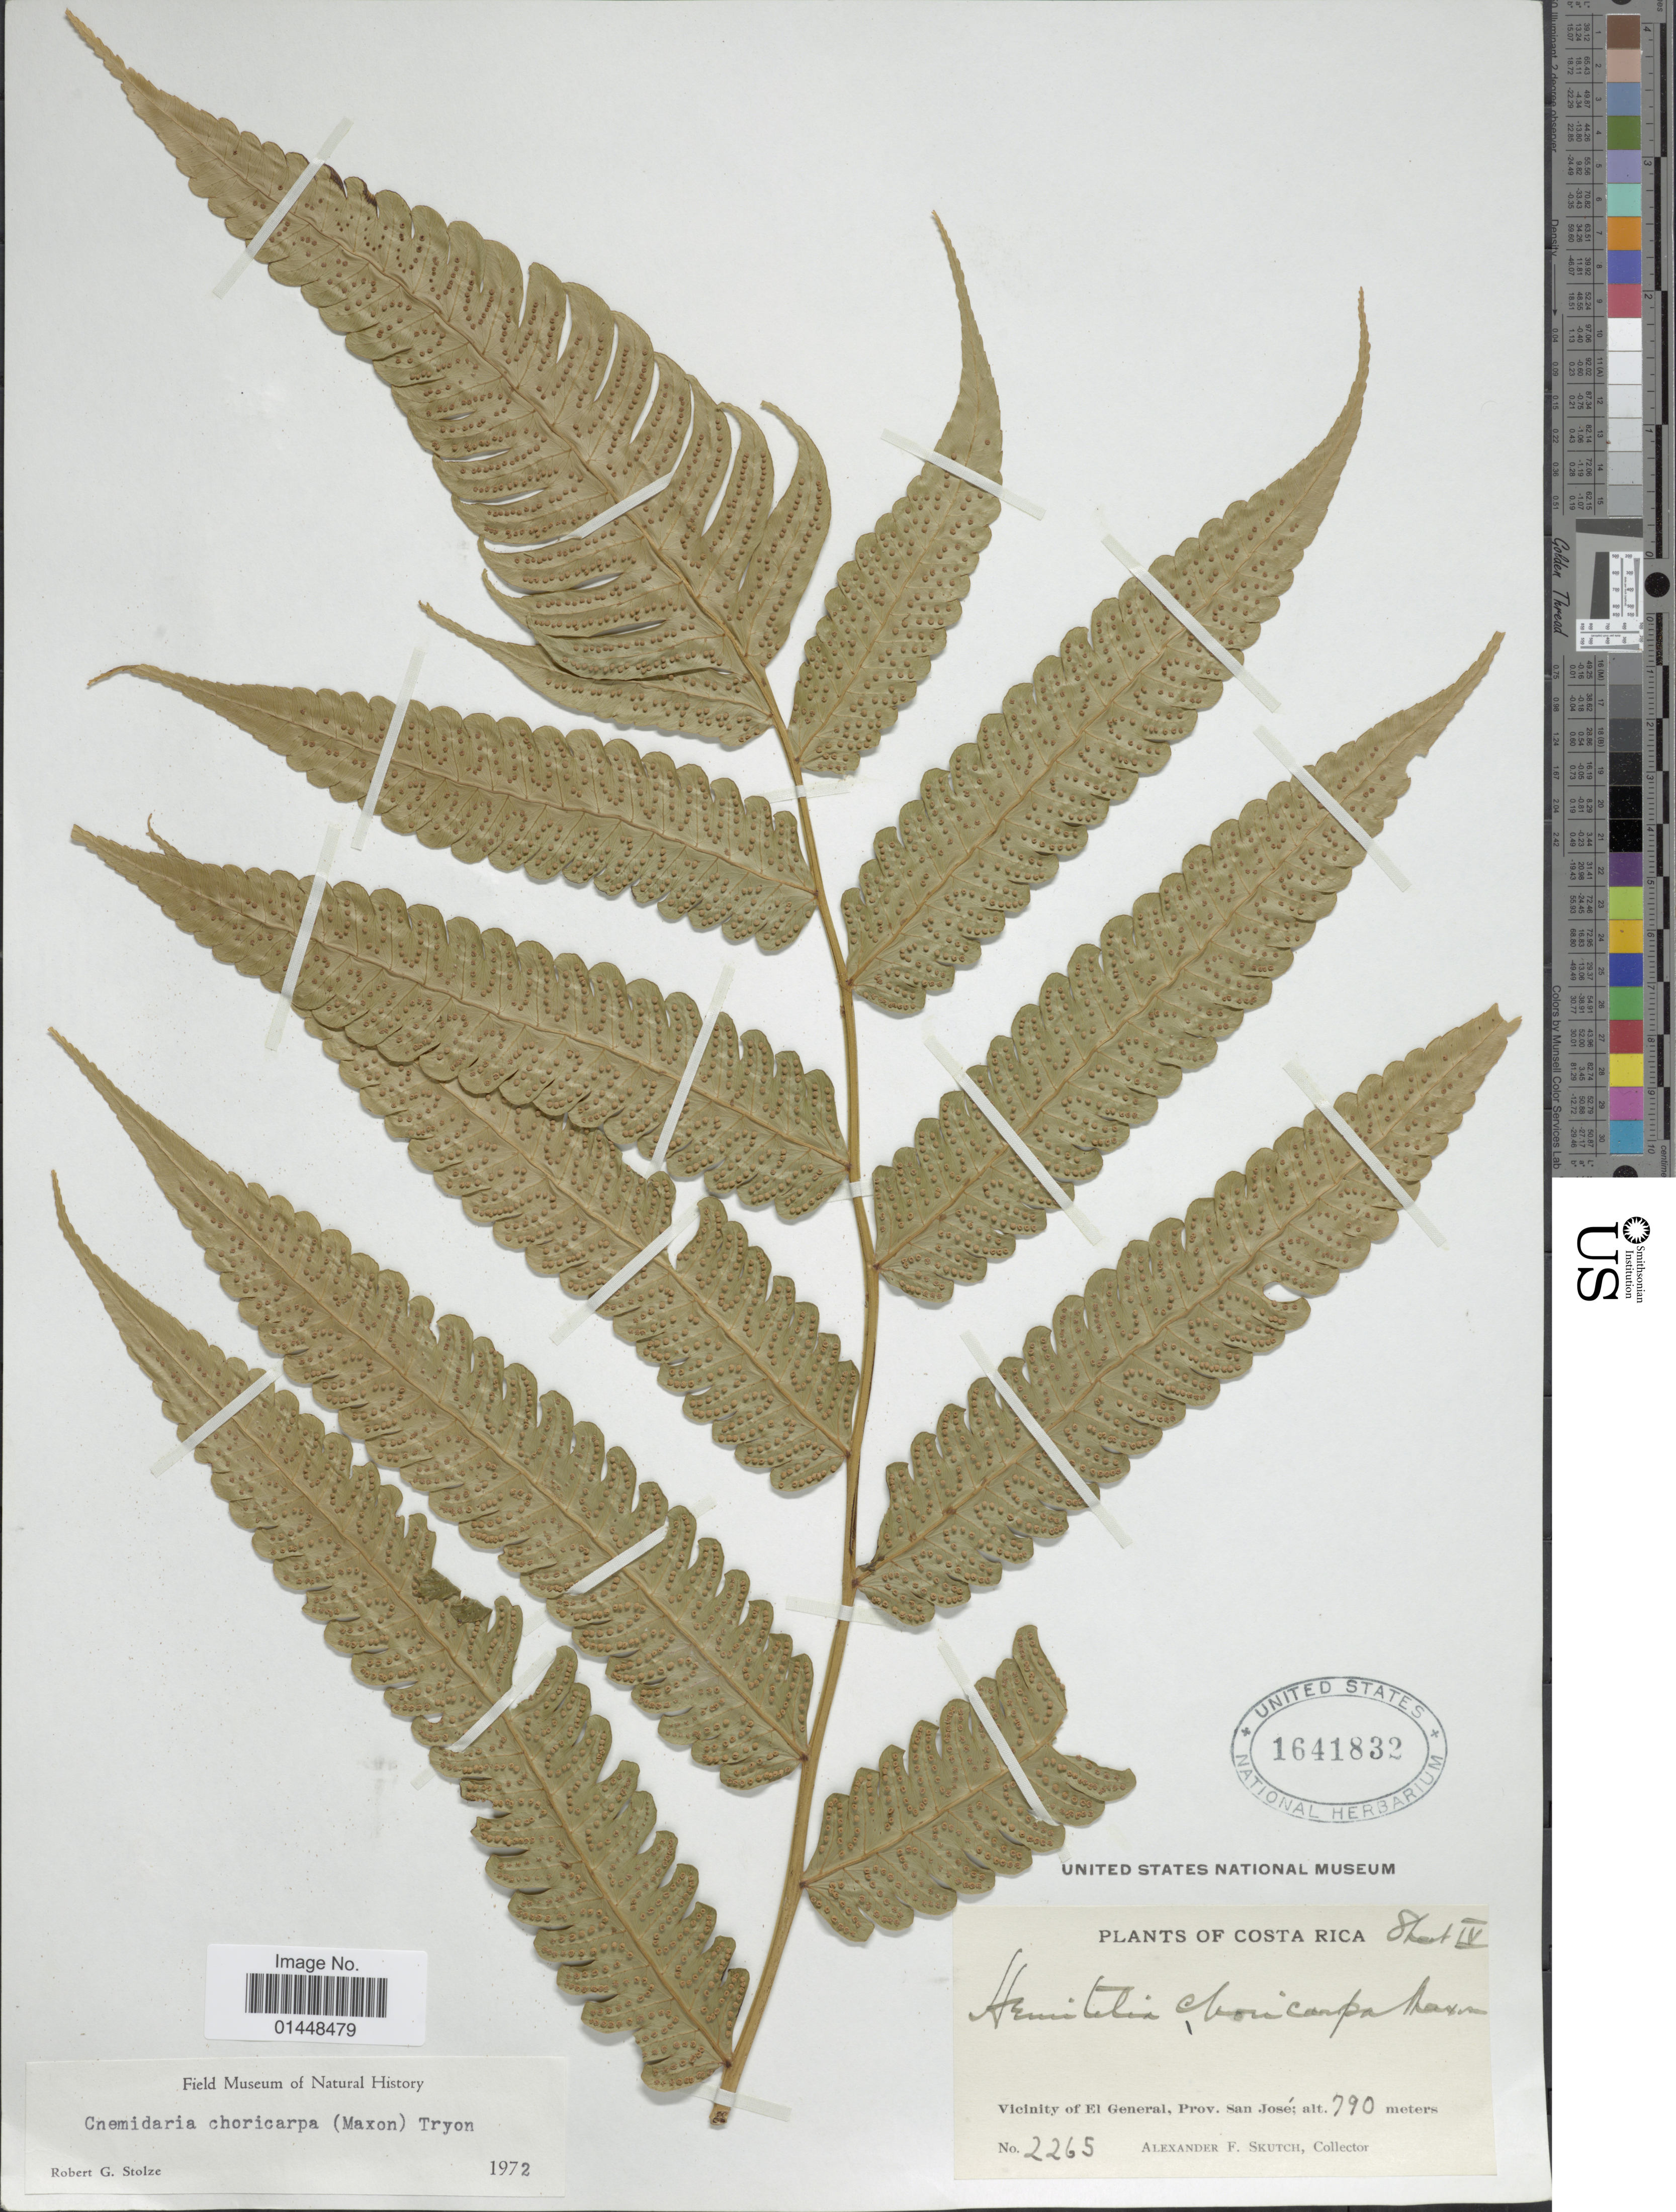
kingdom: Plantae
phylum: Tracheophyta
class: Polypodiopsida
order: Cyatheales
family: Cyatheaceae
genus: Cyathea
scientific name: Cyathea choricarpa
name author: (Maxon) Domin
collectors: A. F. Skutch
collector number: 2265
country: Costa Rica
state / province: San José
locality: Vicinity of El General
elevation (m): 790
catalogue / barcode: US 1641832